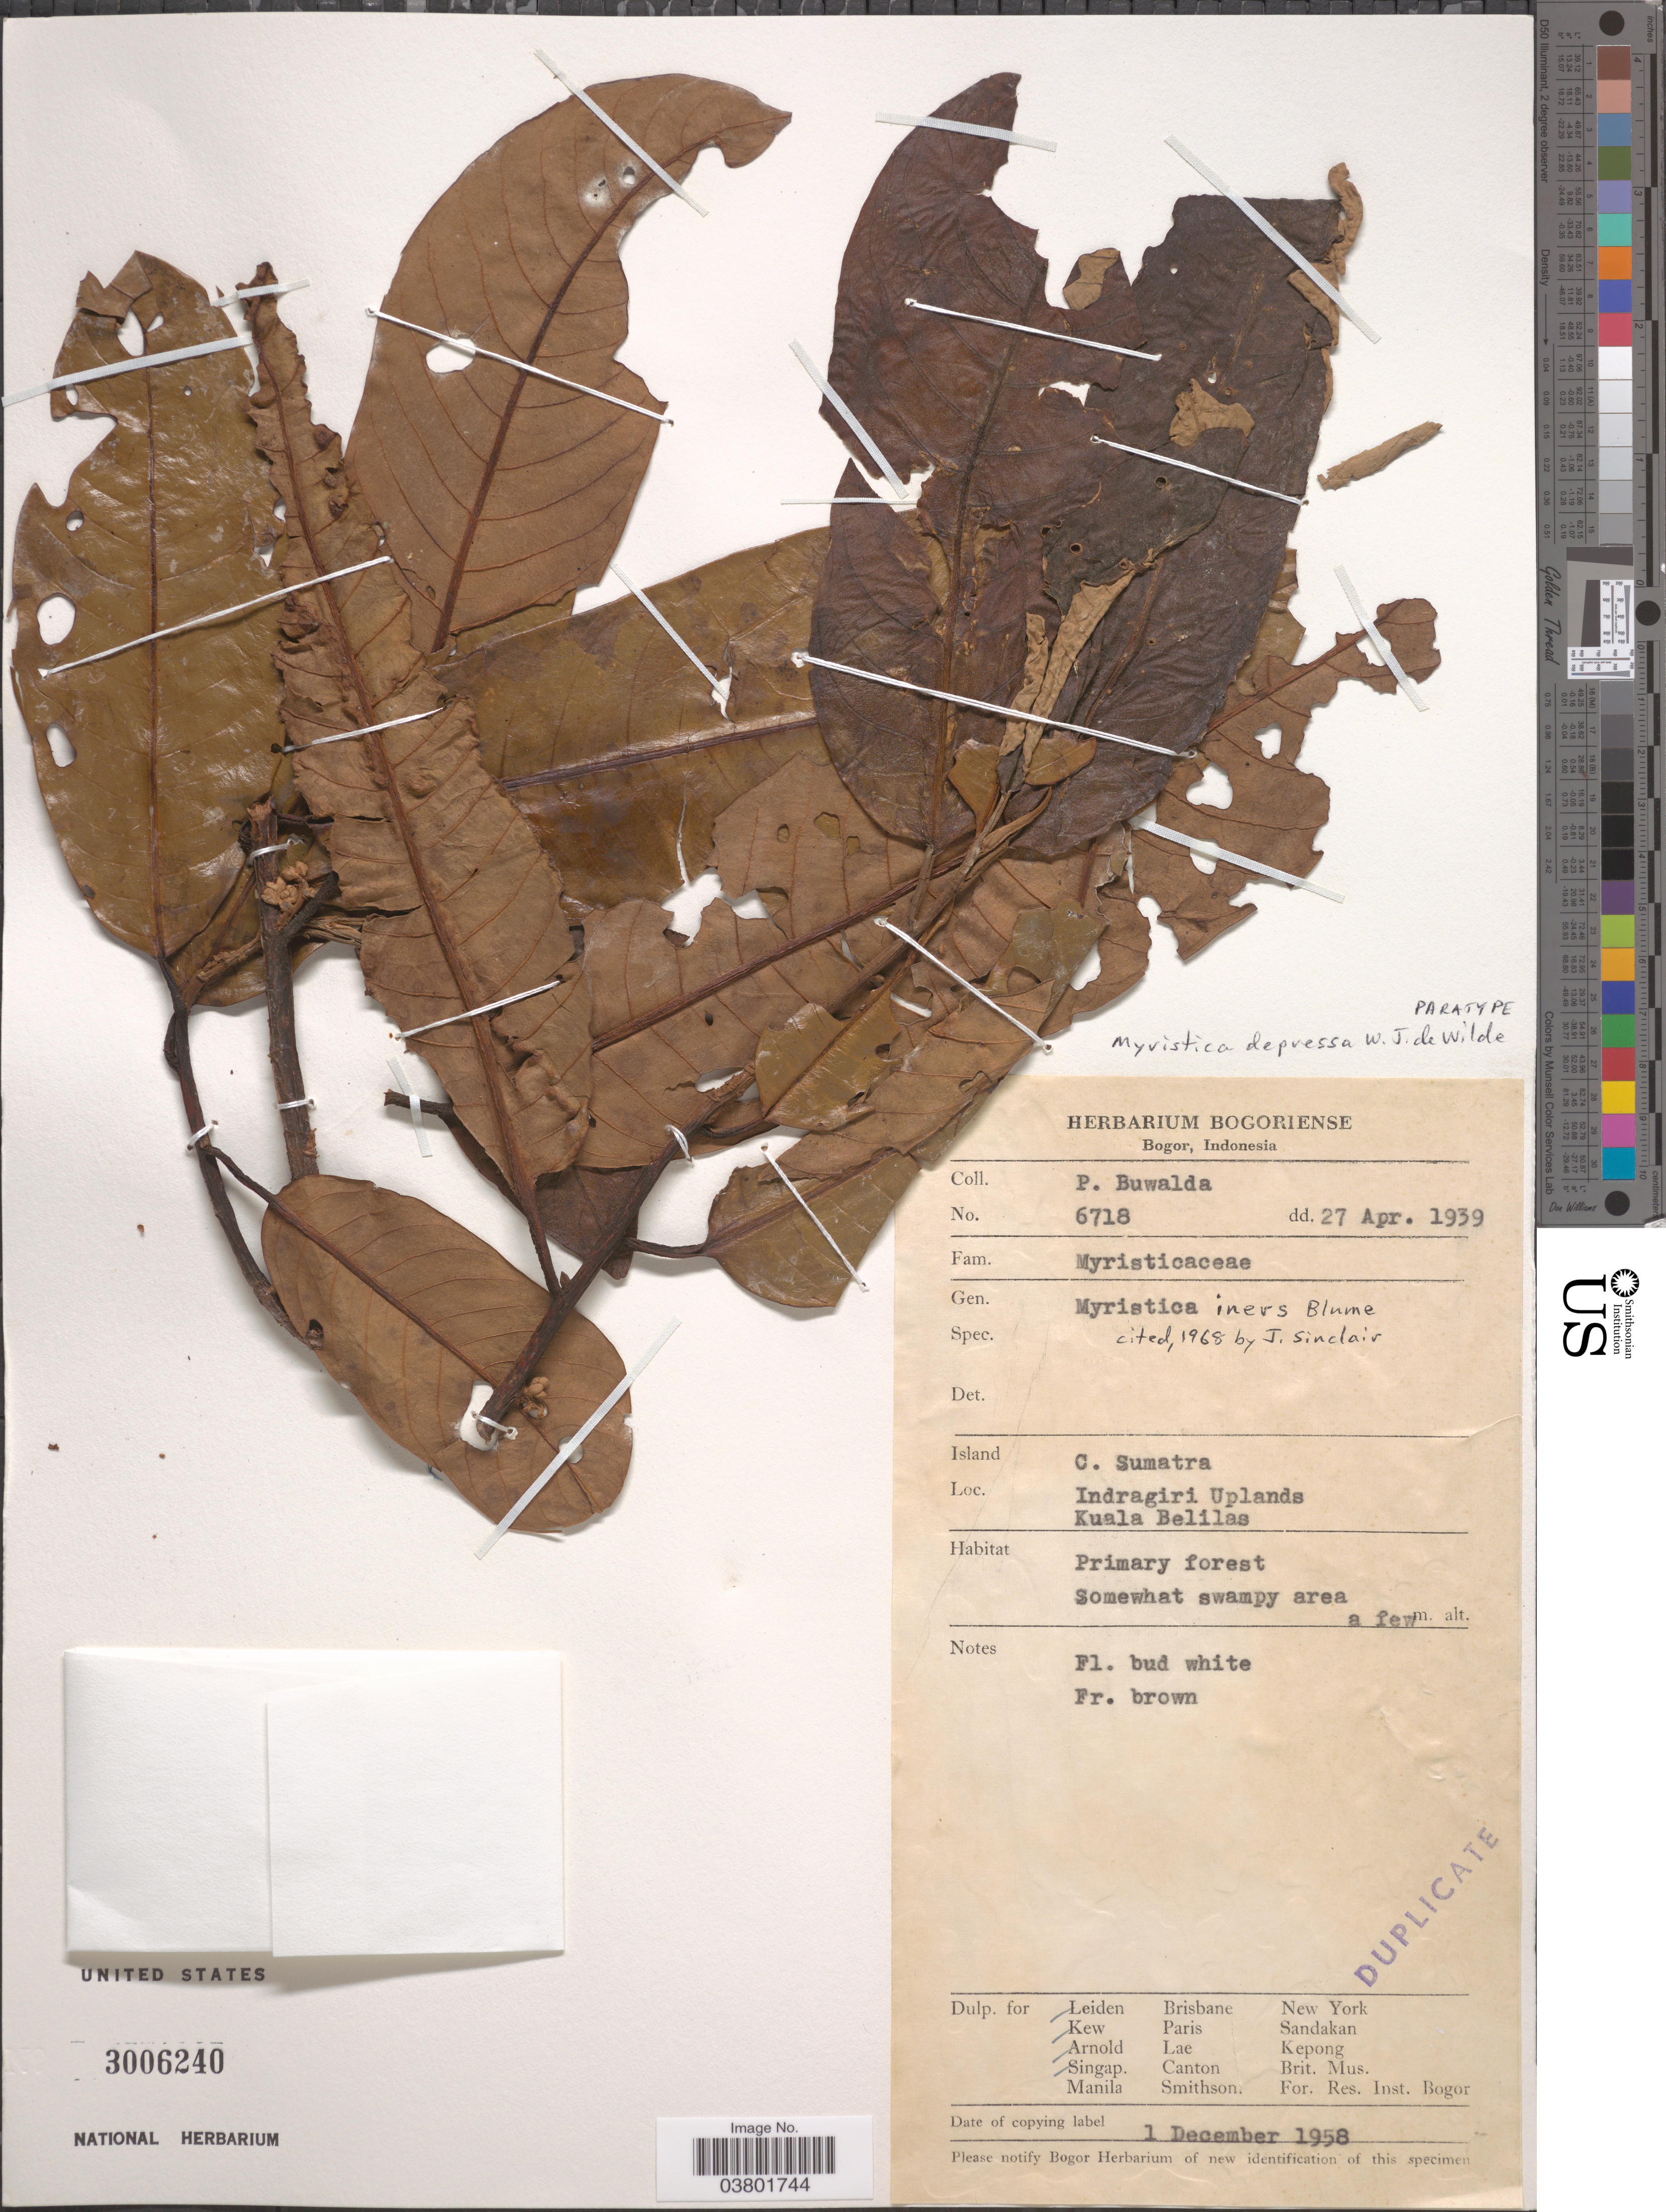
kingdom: Plantae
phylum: Tracheophyta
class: Magnoliopsida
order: Magnoliales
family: Myristicaceae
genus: Myristica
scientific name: Myristica depressa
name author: W.J. de Wilde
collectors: P. Buwalda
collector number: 6718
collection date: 1939-04-27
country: Indonesia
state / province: Sumatra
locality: Island C. Sumatra. Indragiri Uplands. Kuala Belilas.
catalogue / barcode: US 3006240